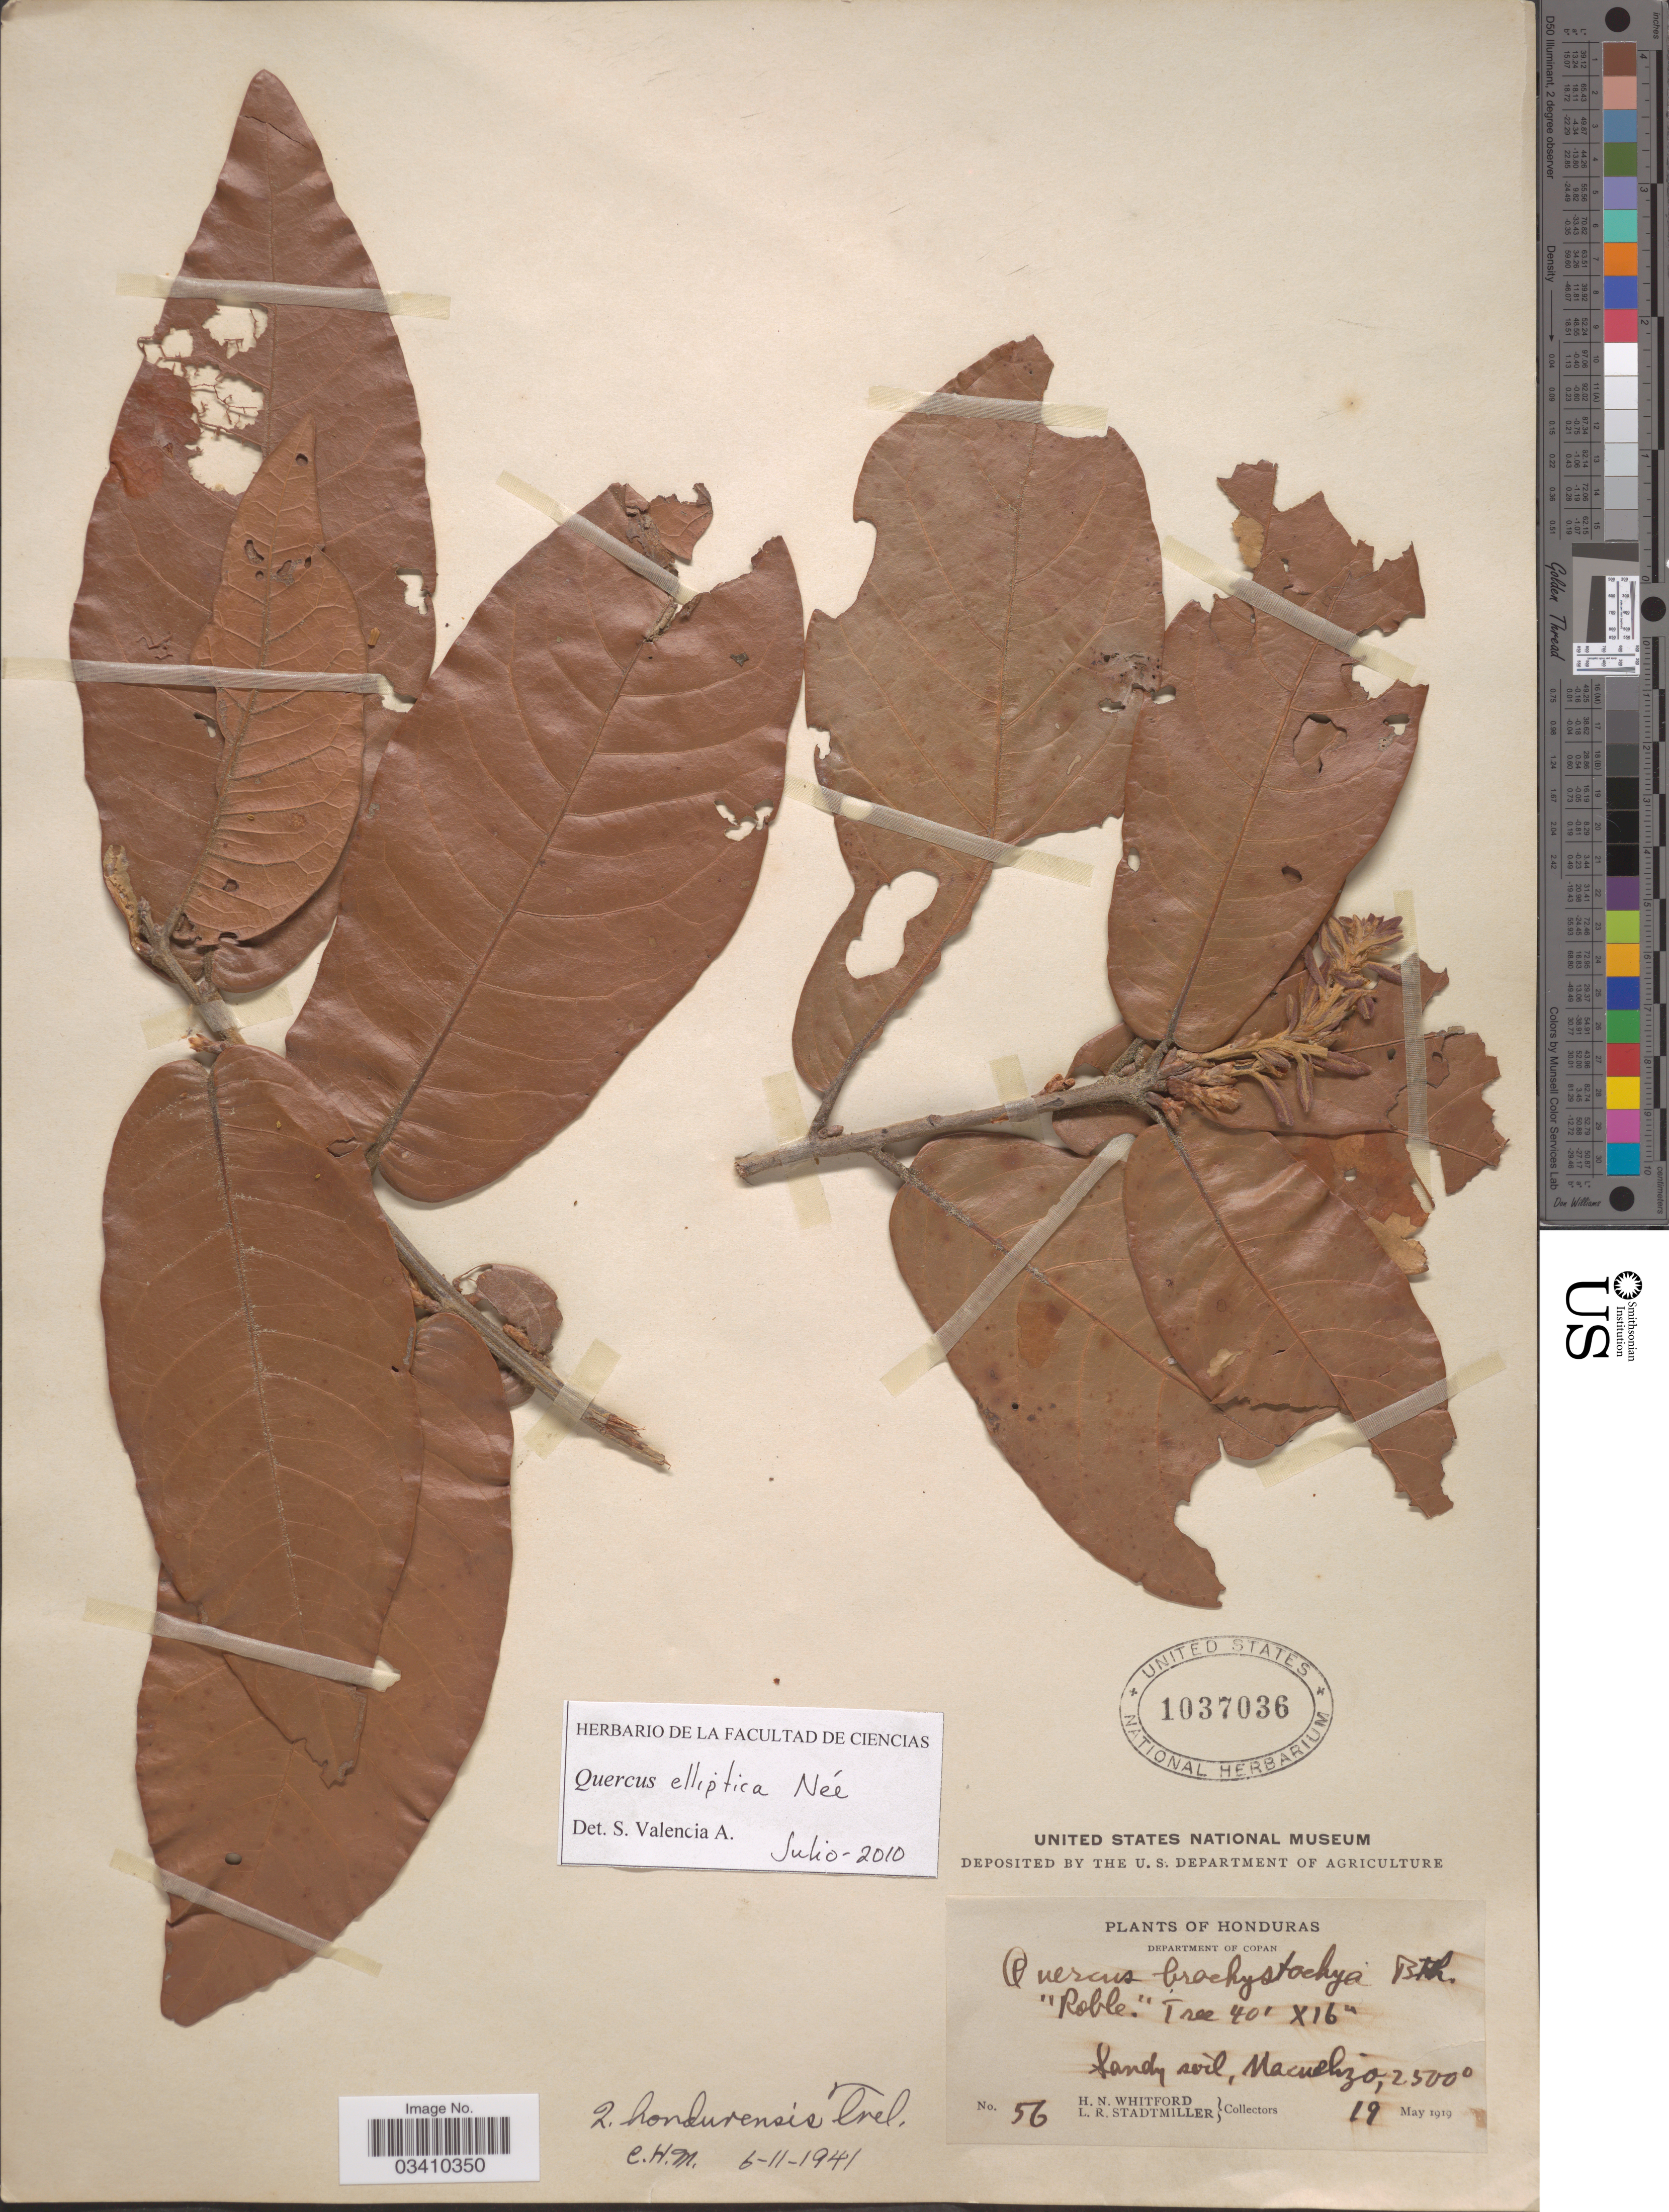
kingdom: Plantae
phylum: Tracheophyta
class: Magnoliopsida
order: Fagales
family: Fagaceae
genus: Quercus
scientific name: Quercus elliptica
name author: Née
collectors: H. N. Whitford & L. Stadtmiller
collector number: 56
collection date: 1919-05-19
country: Honduras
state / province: Copán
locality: Department of Copan. Macuelizo.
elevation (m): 762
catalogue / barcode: US 1037036